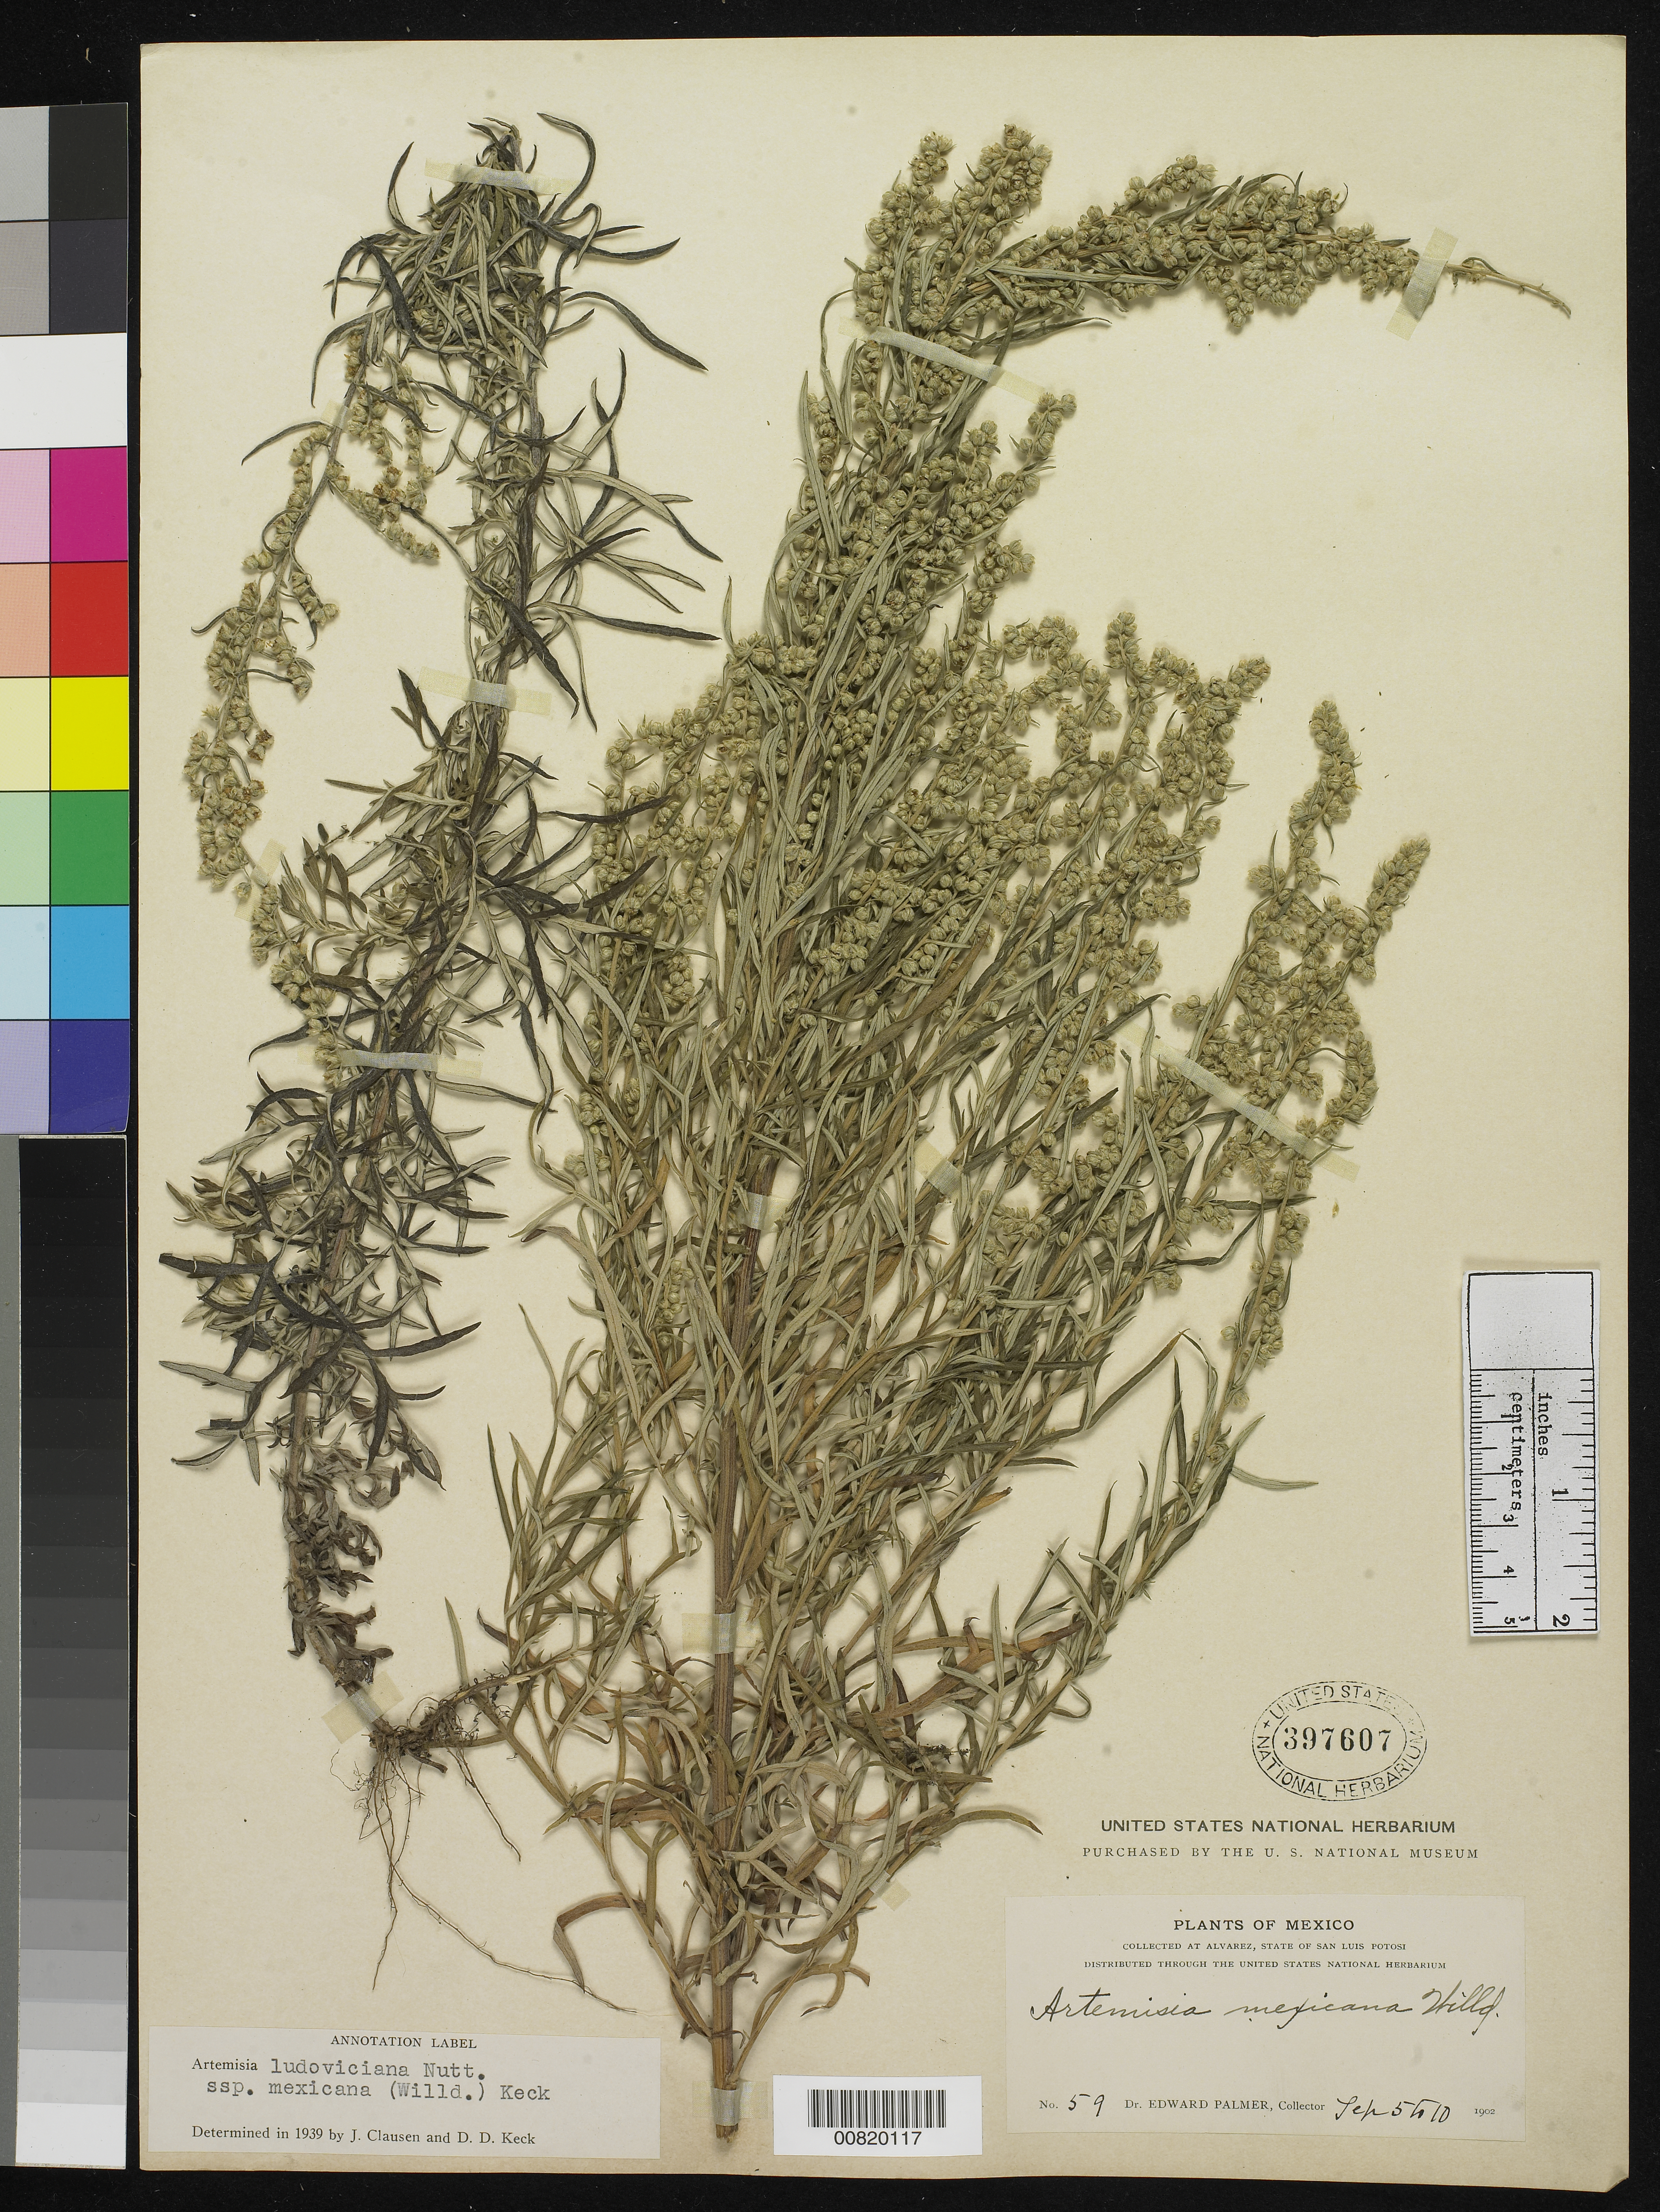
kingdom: Plantae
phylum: Tracheophyta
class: Magnoliopsida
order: Asterales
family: Asteraceae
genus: Artemisia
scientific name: Artemisia ludoviciana subsp. mexicana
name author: (Willd. ex Spreng.) D.D. Keck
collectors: E. Palmer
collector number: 59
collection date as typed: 05 Sep 1902 to 10 Sep 1902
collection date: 1902-09-05/1902-09-10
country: Mexico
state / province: San Luis Potosí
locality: Alvarez, San Luis Potosí.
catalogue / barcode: US 397607